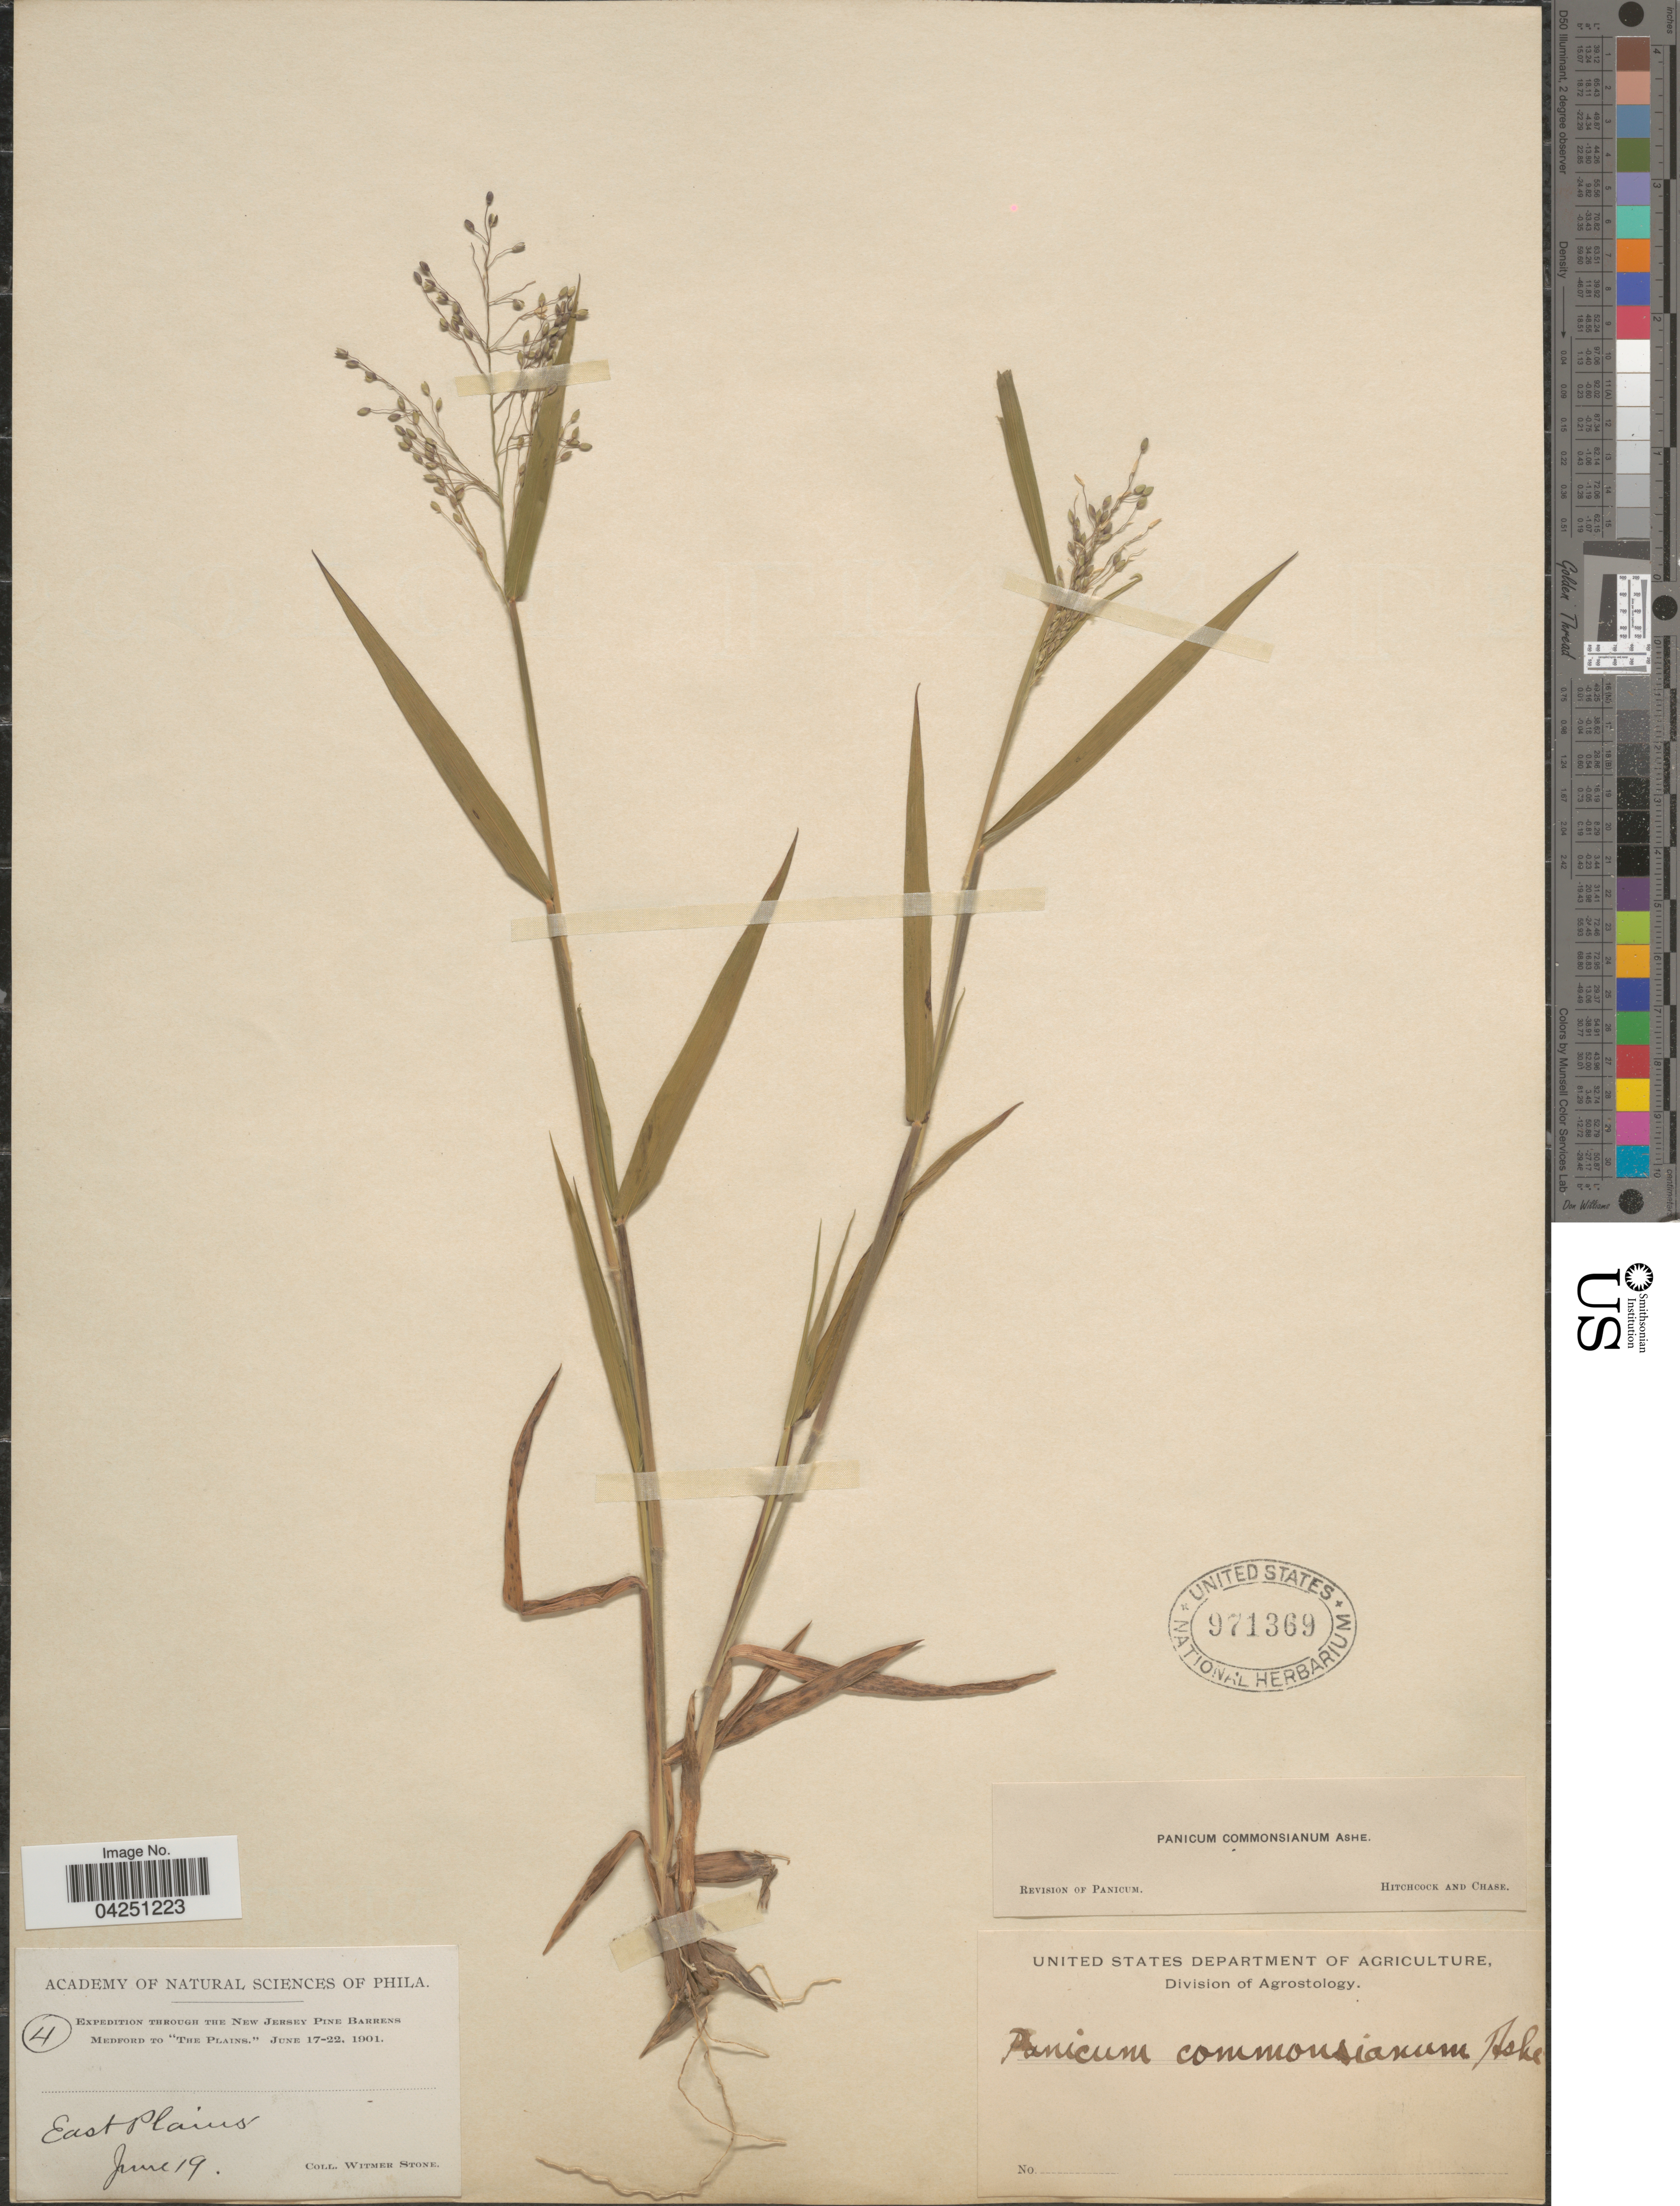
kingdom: Plantae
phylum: Tracheophyta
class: Liliopsida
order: Poales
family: Poaceae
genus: Dichanthelium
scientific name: Dichanthelium acuminatum var. acuminatum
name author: (Sw.) Gould & C.A. Clark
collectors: W. Stone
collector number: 4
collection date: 1901-06-19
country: United States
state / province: New Jersey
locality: Expedition through the New Jersey Pine Barrens Medford.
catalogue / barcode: US 971369